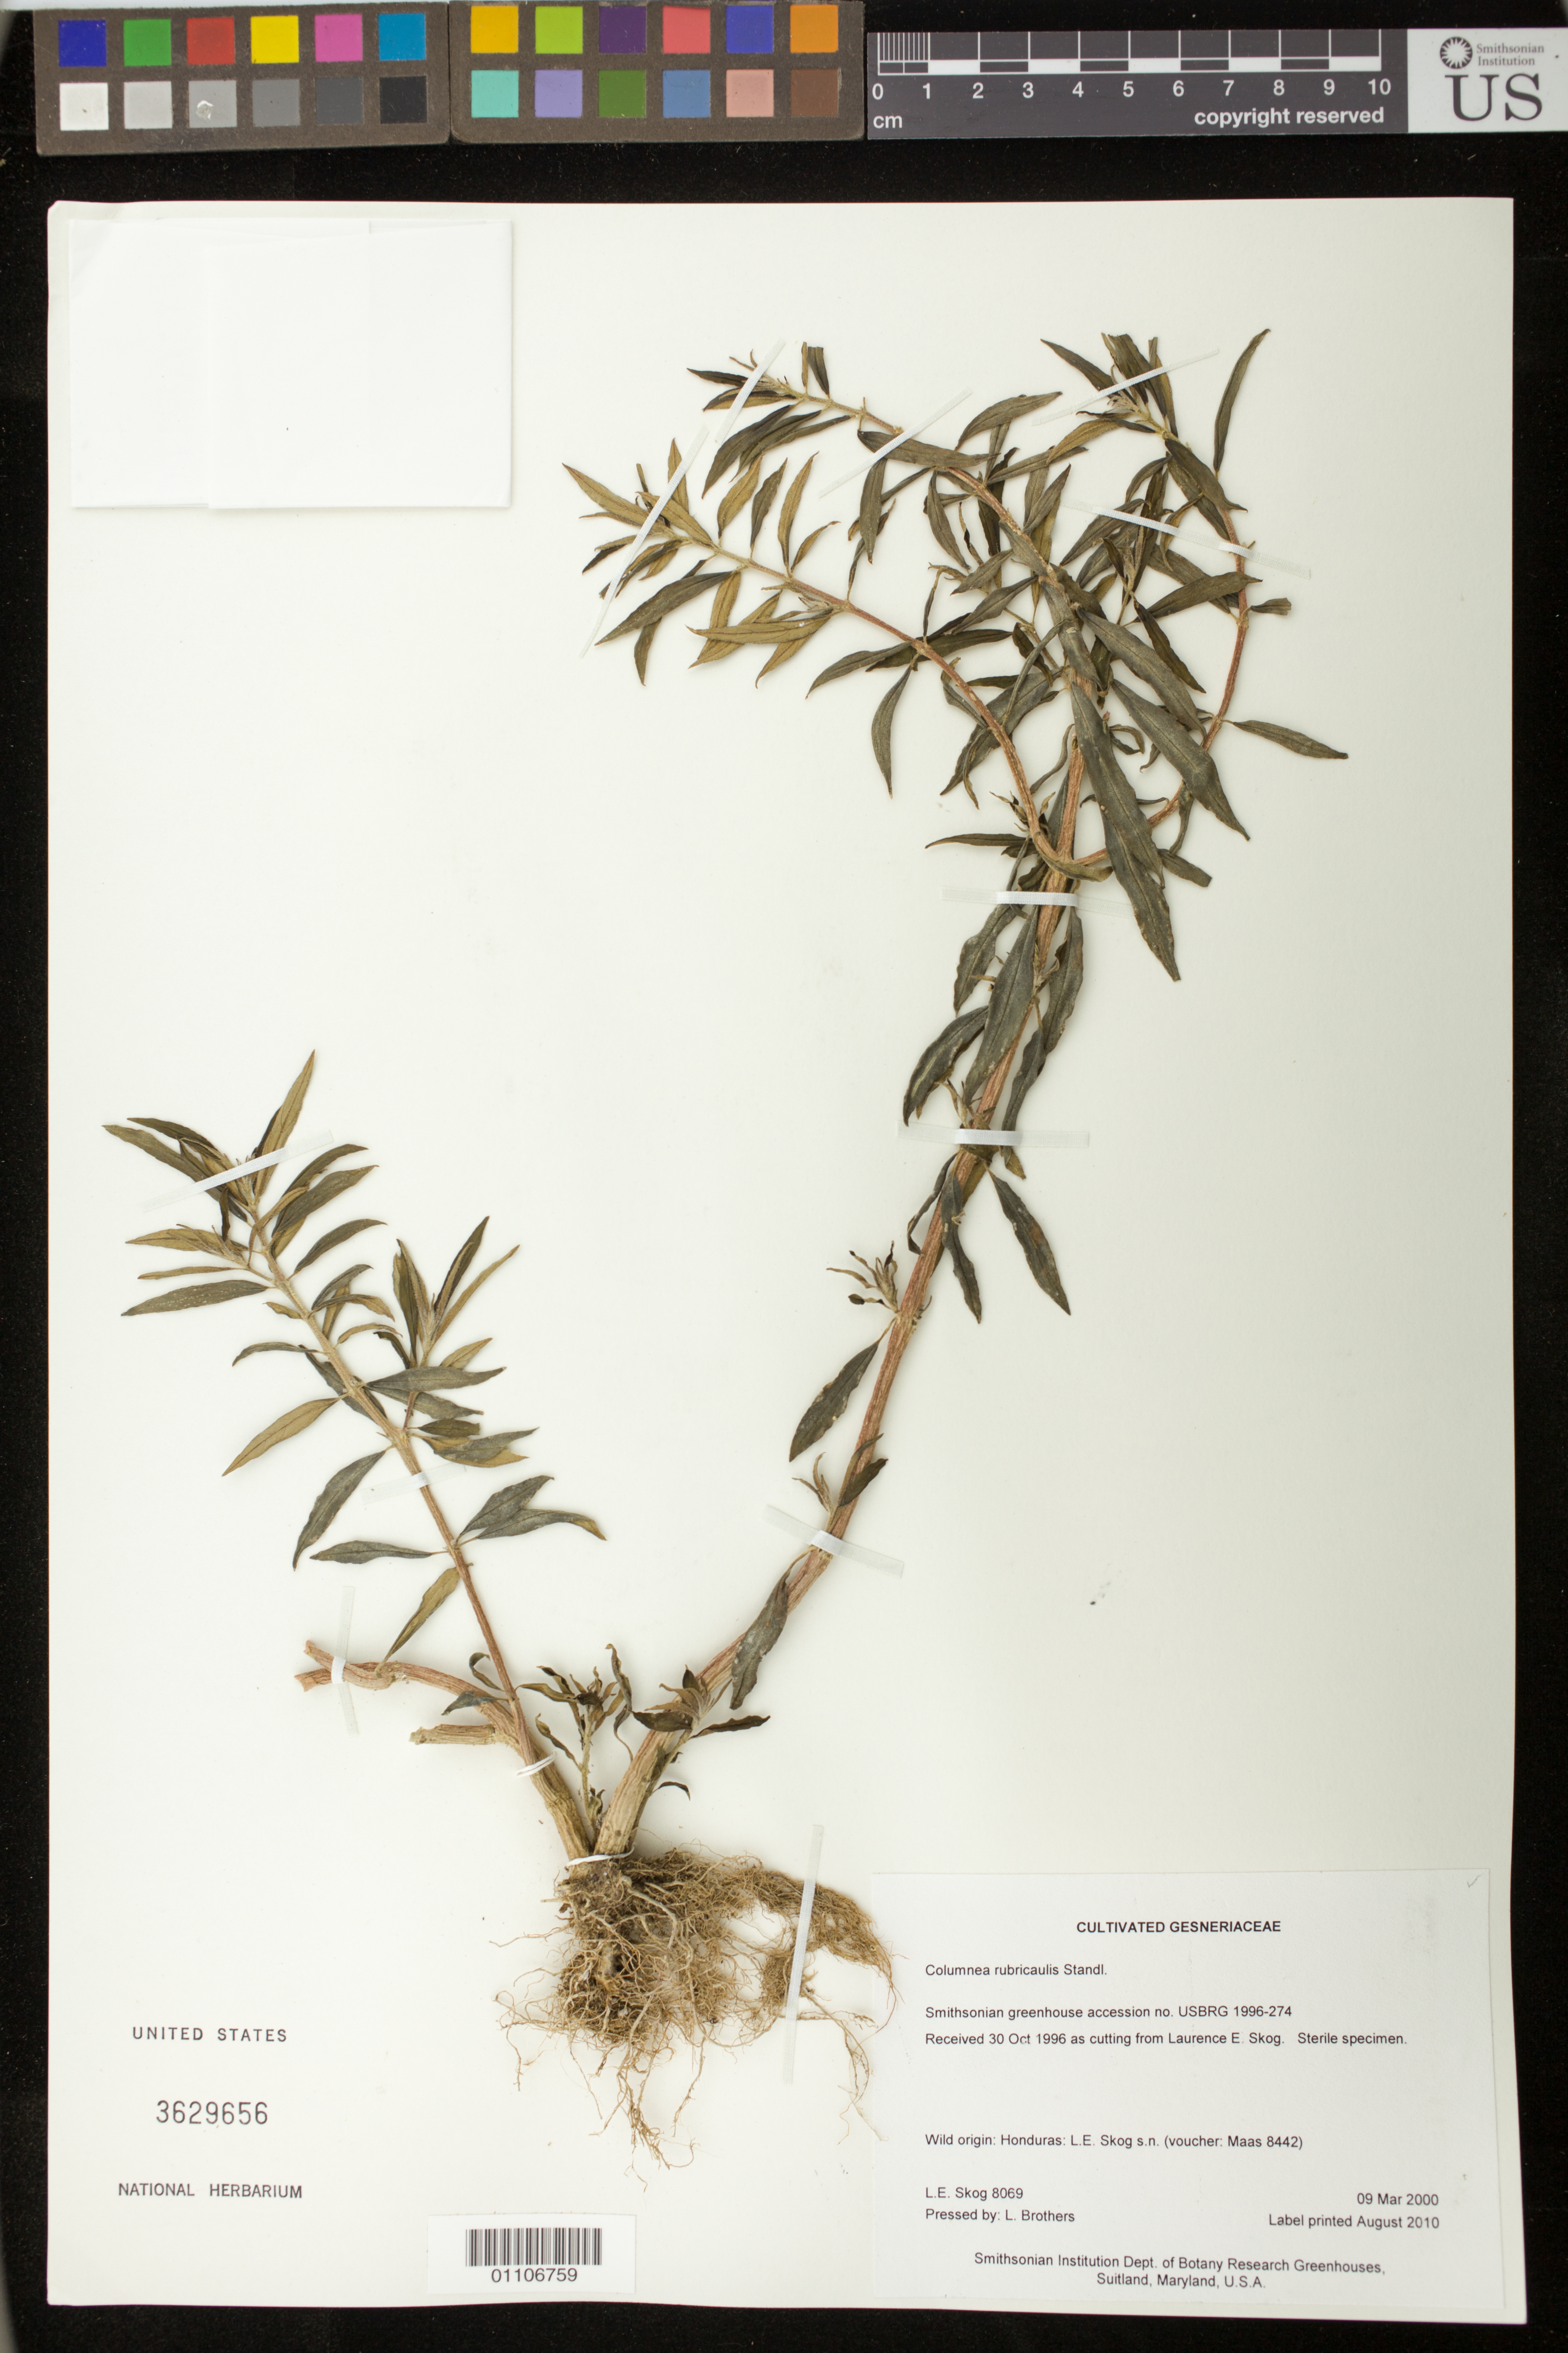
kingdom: Plantae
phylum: Tracheophyta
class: Magnoliopsida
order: Lamiales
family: Gesneriaceae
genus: Columnea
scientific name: Columnea rubricaulis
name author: Standl.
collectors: L. E. Skog & L. Brothers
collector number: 8069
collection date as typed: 09 Mar 2000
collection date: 2000-03-09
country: Honduras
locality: Smithsonian Institution Dept. of Botany Research Greenhouses, Suitland, Maryland, U.S.A.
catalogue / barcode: US 3629656